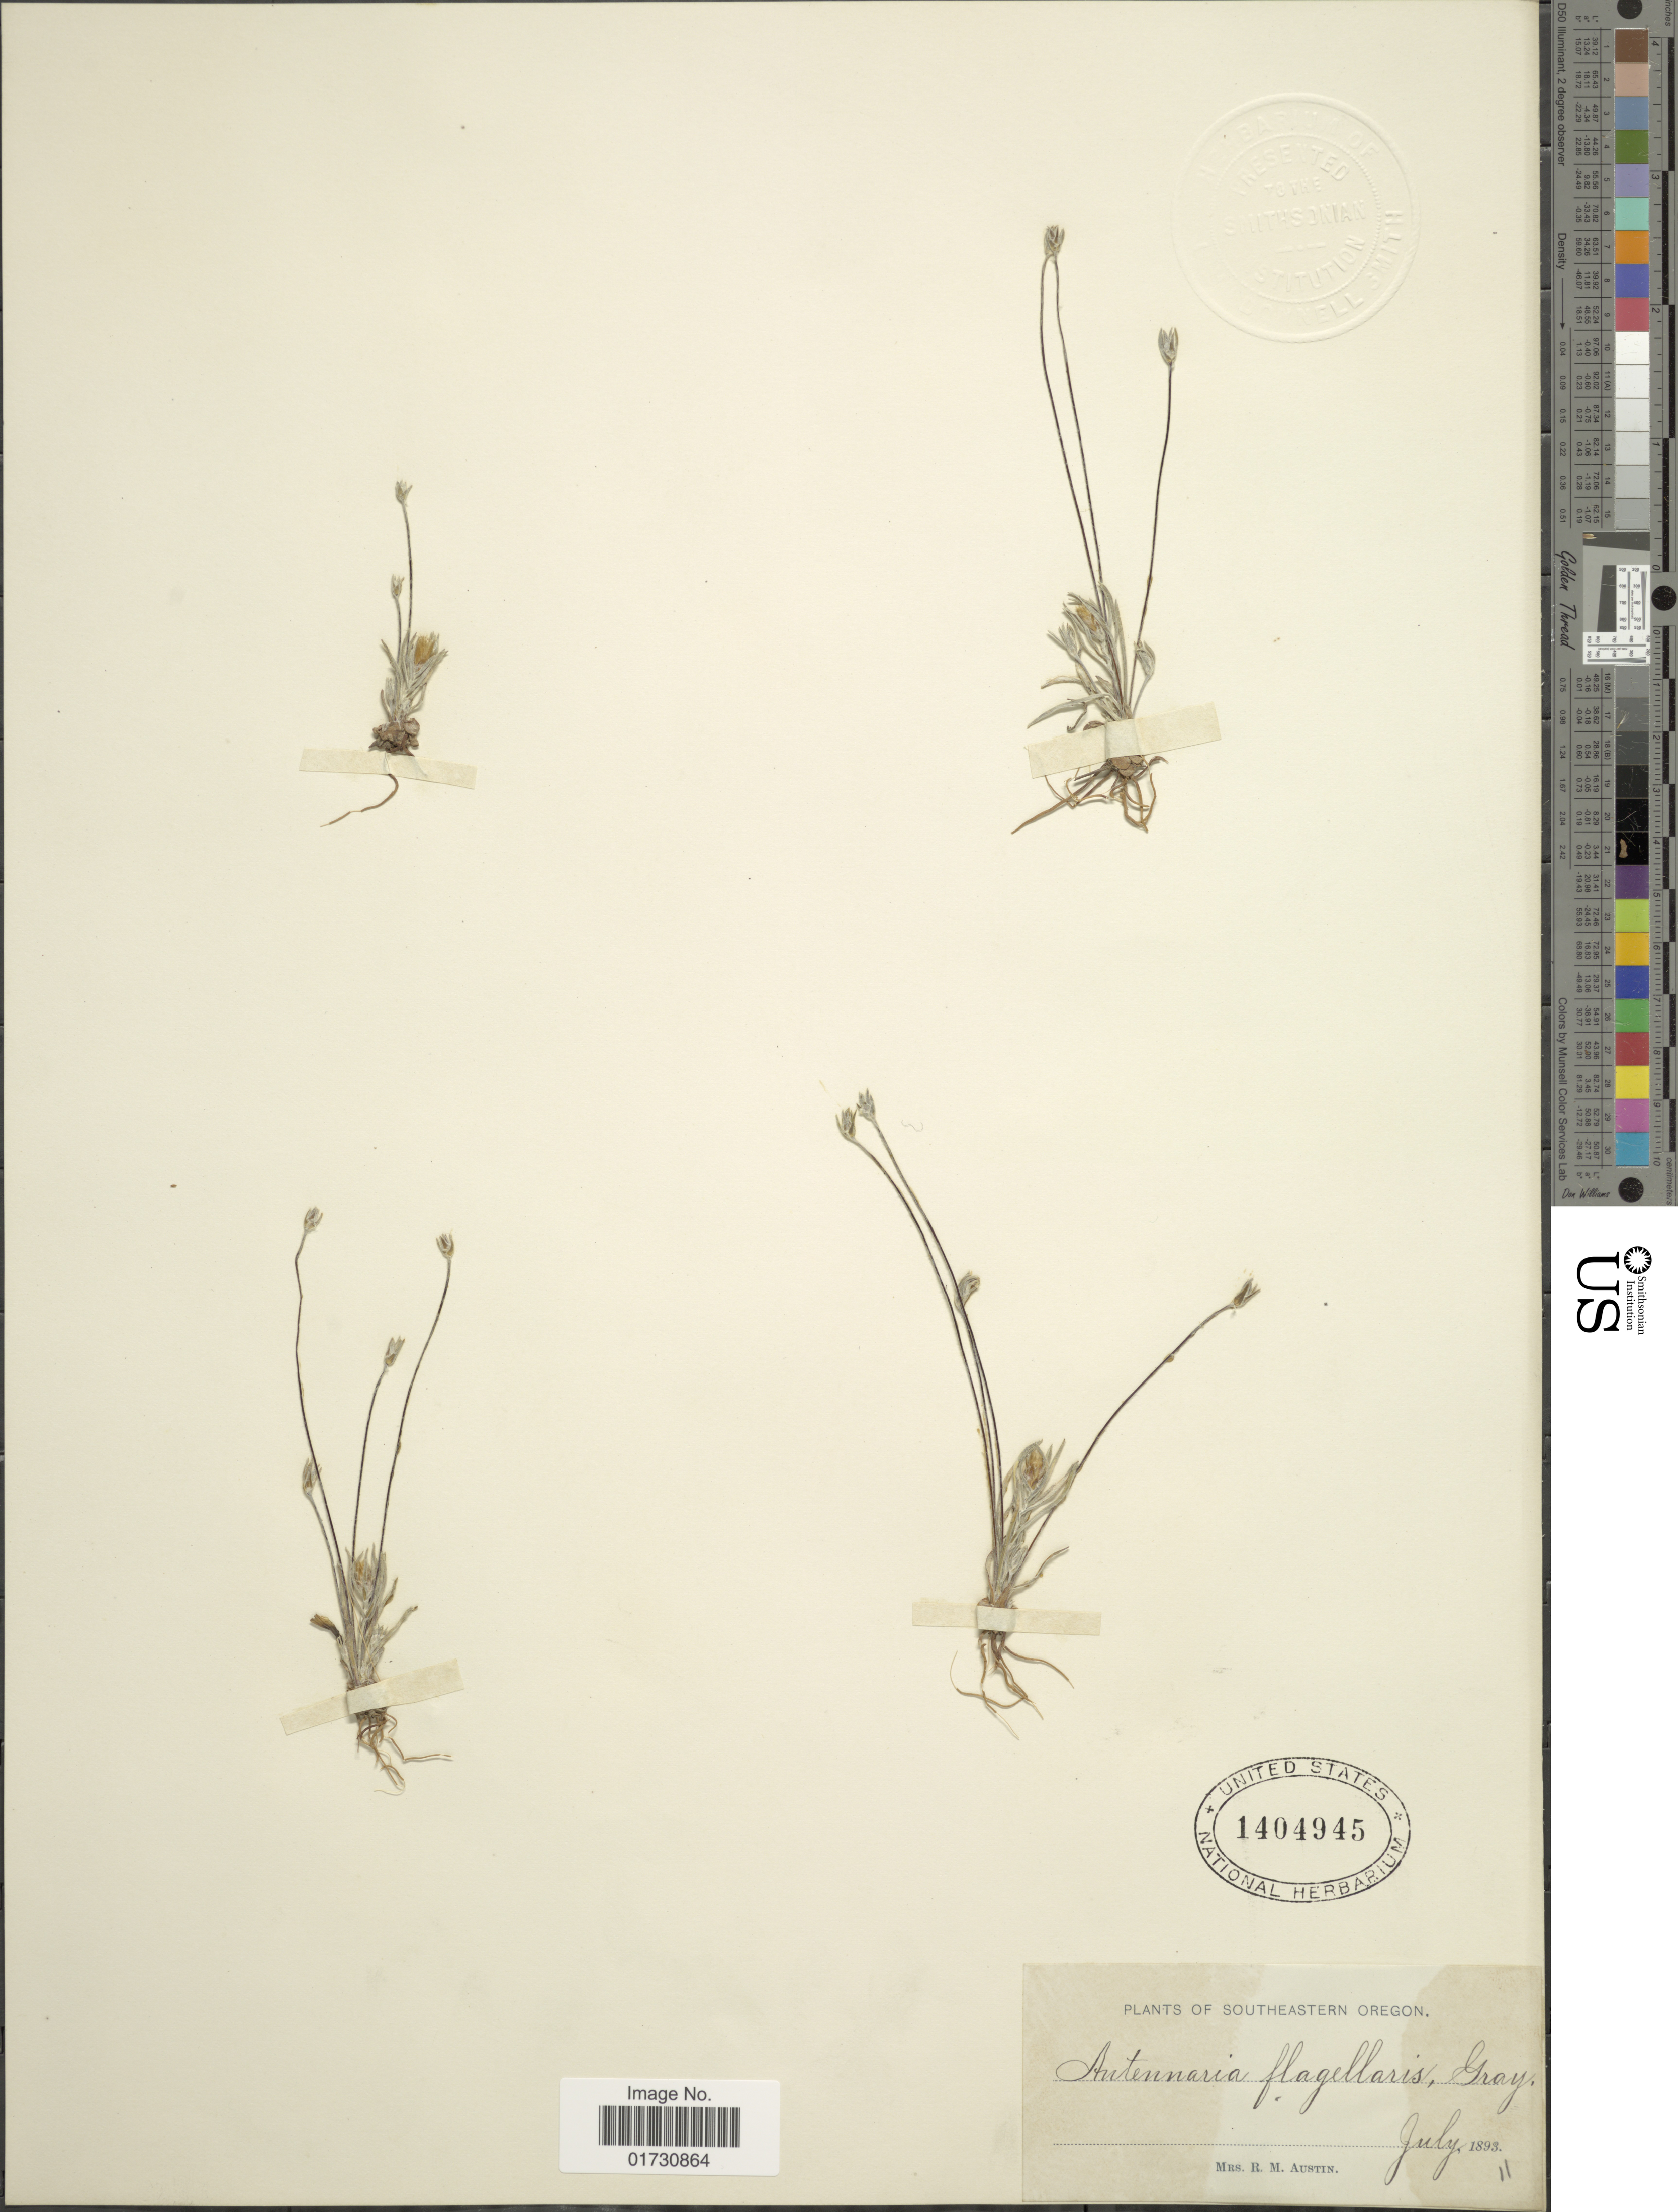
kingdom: Plantae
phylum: Tracheophyta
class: Magnoliopsida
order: Asterales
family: Asteraceae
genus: Antennaria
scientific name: Antennaria flagellaris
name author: A. Gray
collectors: R. Austin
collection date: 1893-07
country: United States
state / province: Oregon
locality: Southestern Oregon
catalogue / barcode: US 1404945